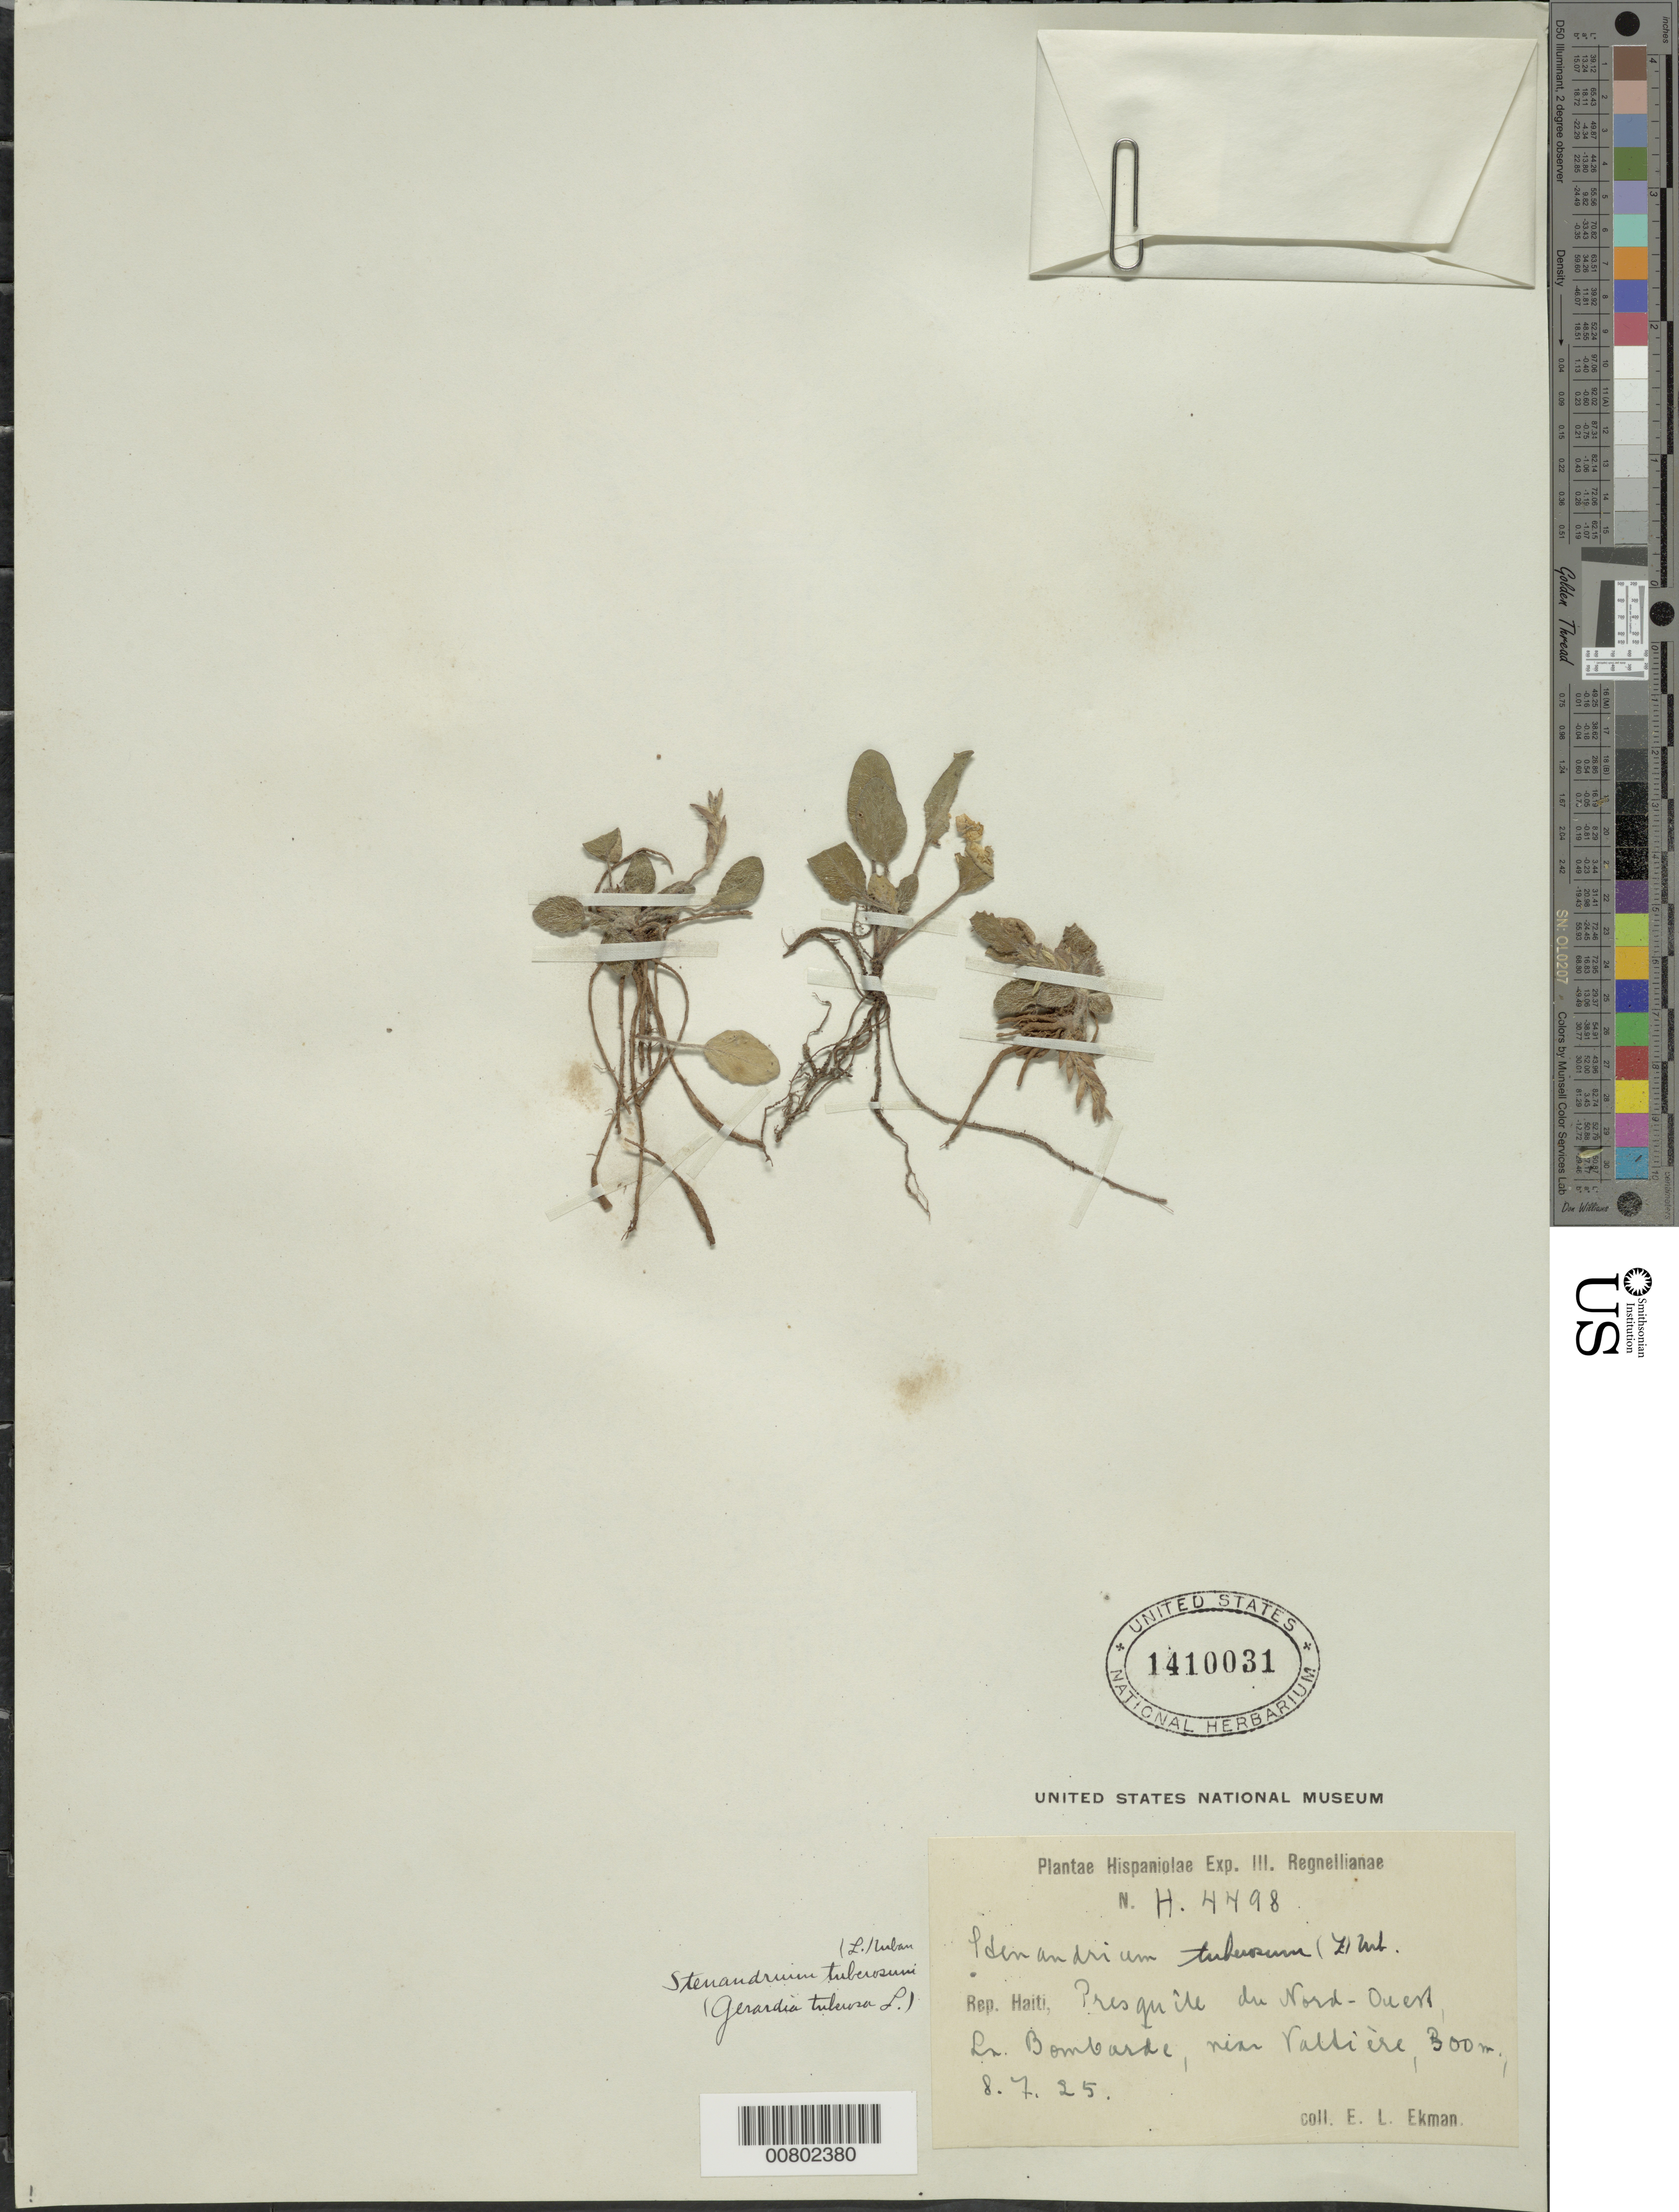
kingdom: Plantae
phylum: Tracheophyta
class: Magnoliopsida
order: Lamiales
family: Acanthaceae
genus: Stenandrium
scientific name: Stenandrium tuberosum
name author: (L.) Urb.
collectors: E. L. Ekman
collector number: H 4498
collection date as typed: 08 Jul 1925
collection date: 1925-07-08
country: Haiti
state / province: Nord-Ouest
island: Hispaniola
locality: La Bombarde, near Valtière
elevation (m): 300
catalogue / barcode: US 1410031